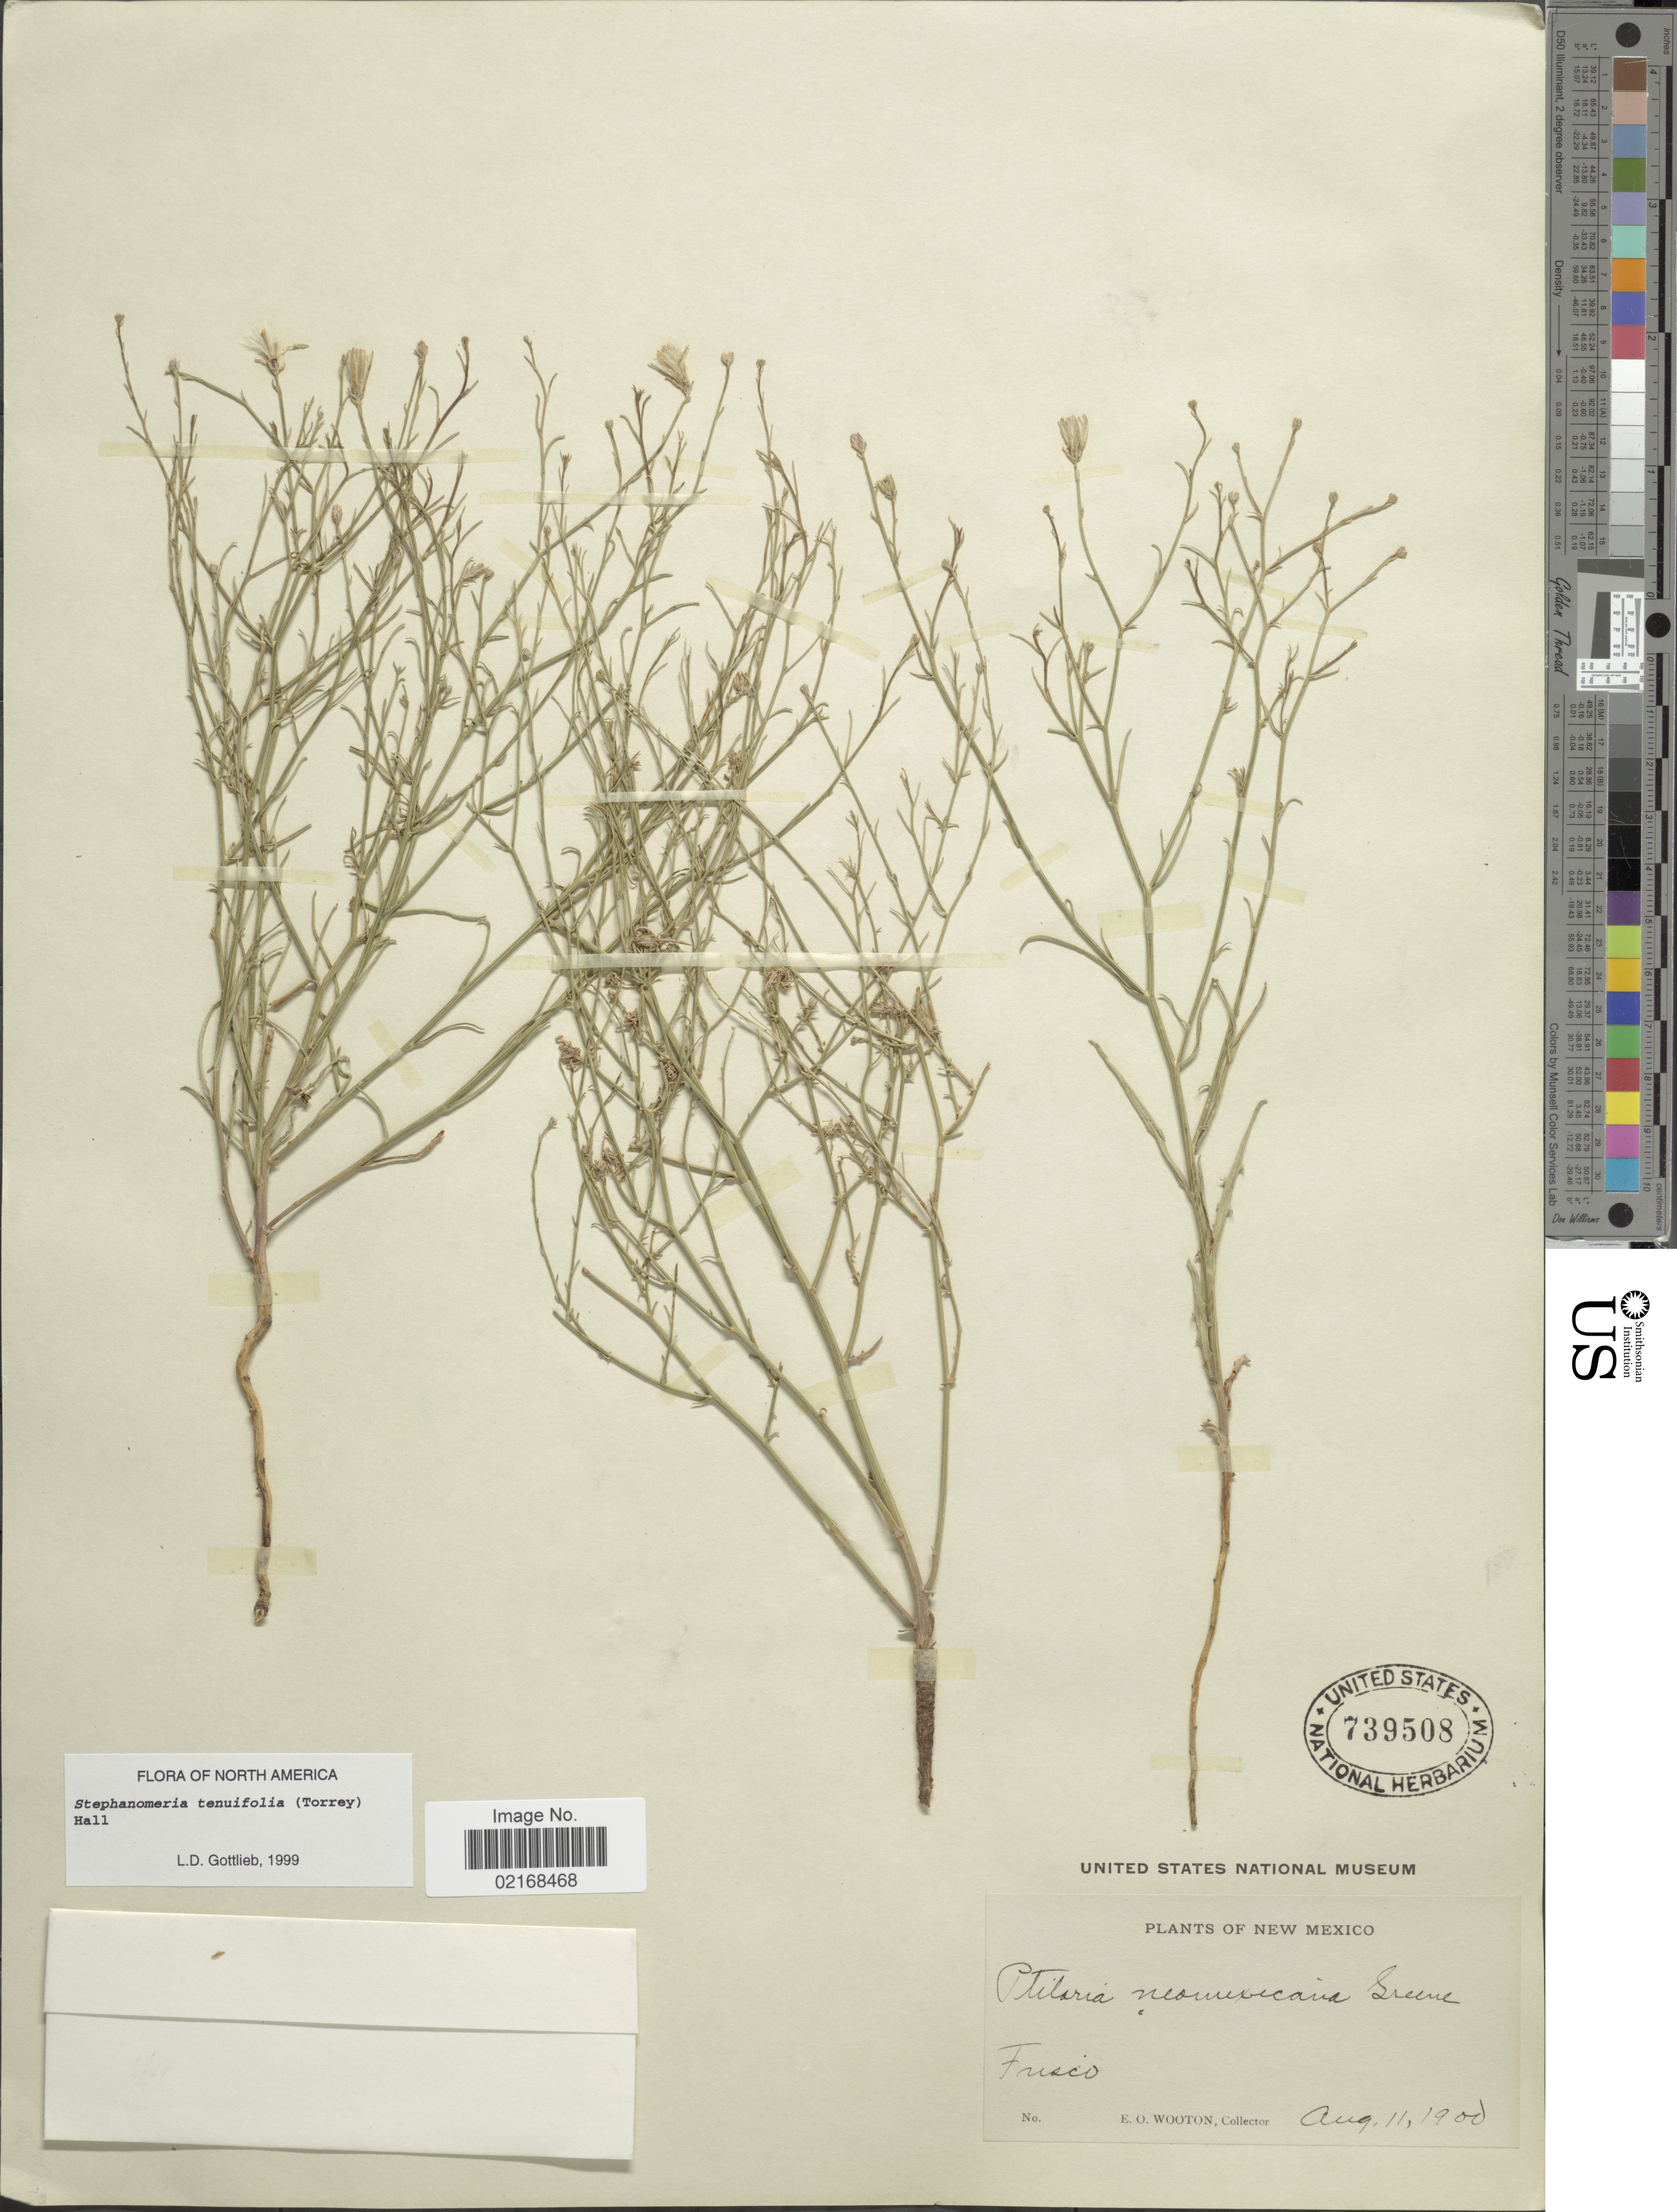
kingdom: Plantae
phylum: Tracheophyta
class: Magnoliopsida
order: Asterales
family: Asteraceae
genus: Stephanomeria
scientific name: Stephanomeria tenuifolia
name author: (Torr.) H.M. Hall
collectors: E. O. Wooton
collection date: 1900-08-11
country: United States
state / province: New Mexico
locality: Frisco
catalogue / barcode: US 739508